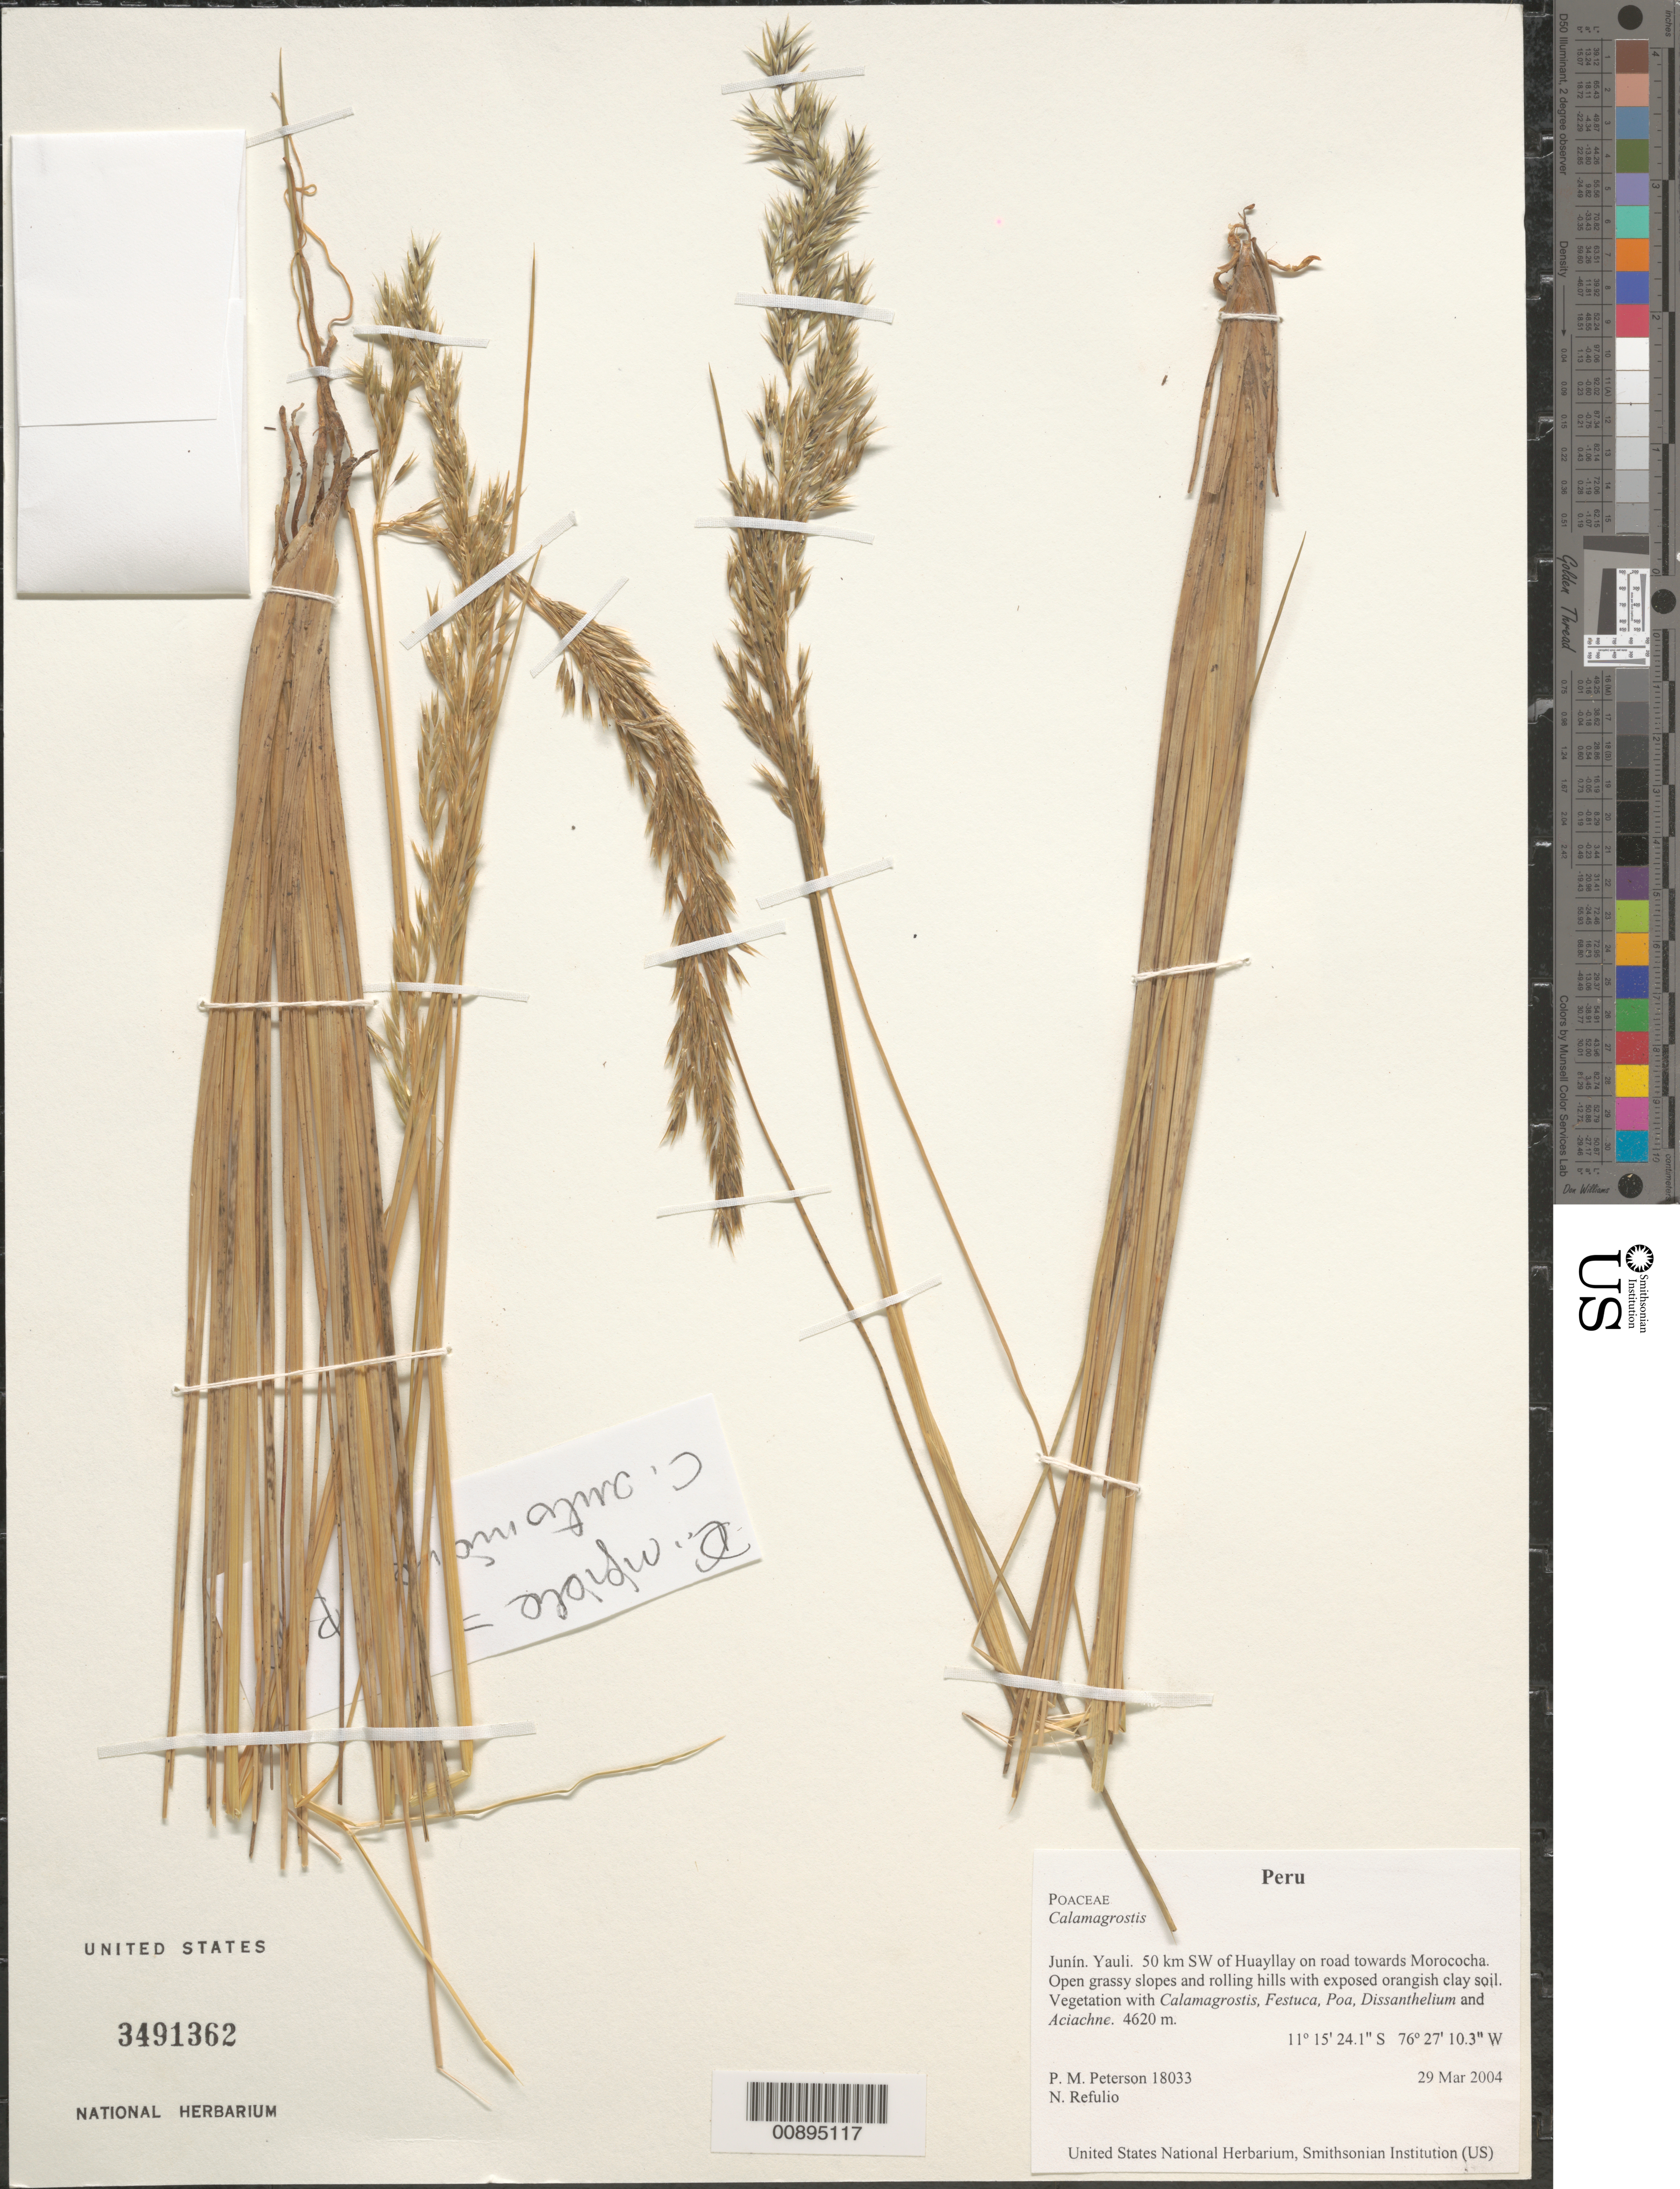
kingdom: Plantae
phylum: Tracheophyta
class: Liliopsida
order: Poales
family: Poaceae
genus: Calamagrostis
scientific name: Calamagrostis sp.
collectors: P. M. Peterson & N. Refulio-Rodríguez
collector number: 18033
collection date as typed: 29 Mar 2004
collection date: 2004-03-29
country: Peru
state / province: Junín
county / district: Yauli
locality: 50 km SW of Huayllay on road towards Morococha. Open grassy slopes and rolling hills with exposed orangish clay soil. Vegetation with Calamagrostis, Festuca, Poa, Dissanthelium and Aciachne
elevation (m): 4620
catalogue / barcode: US 3491362